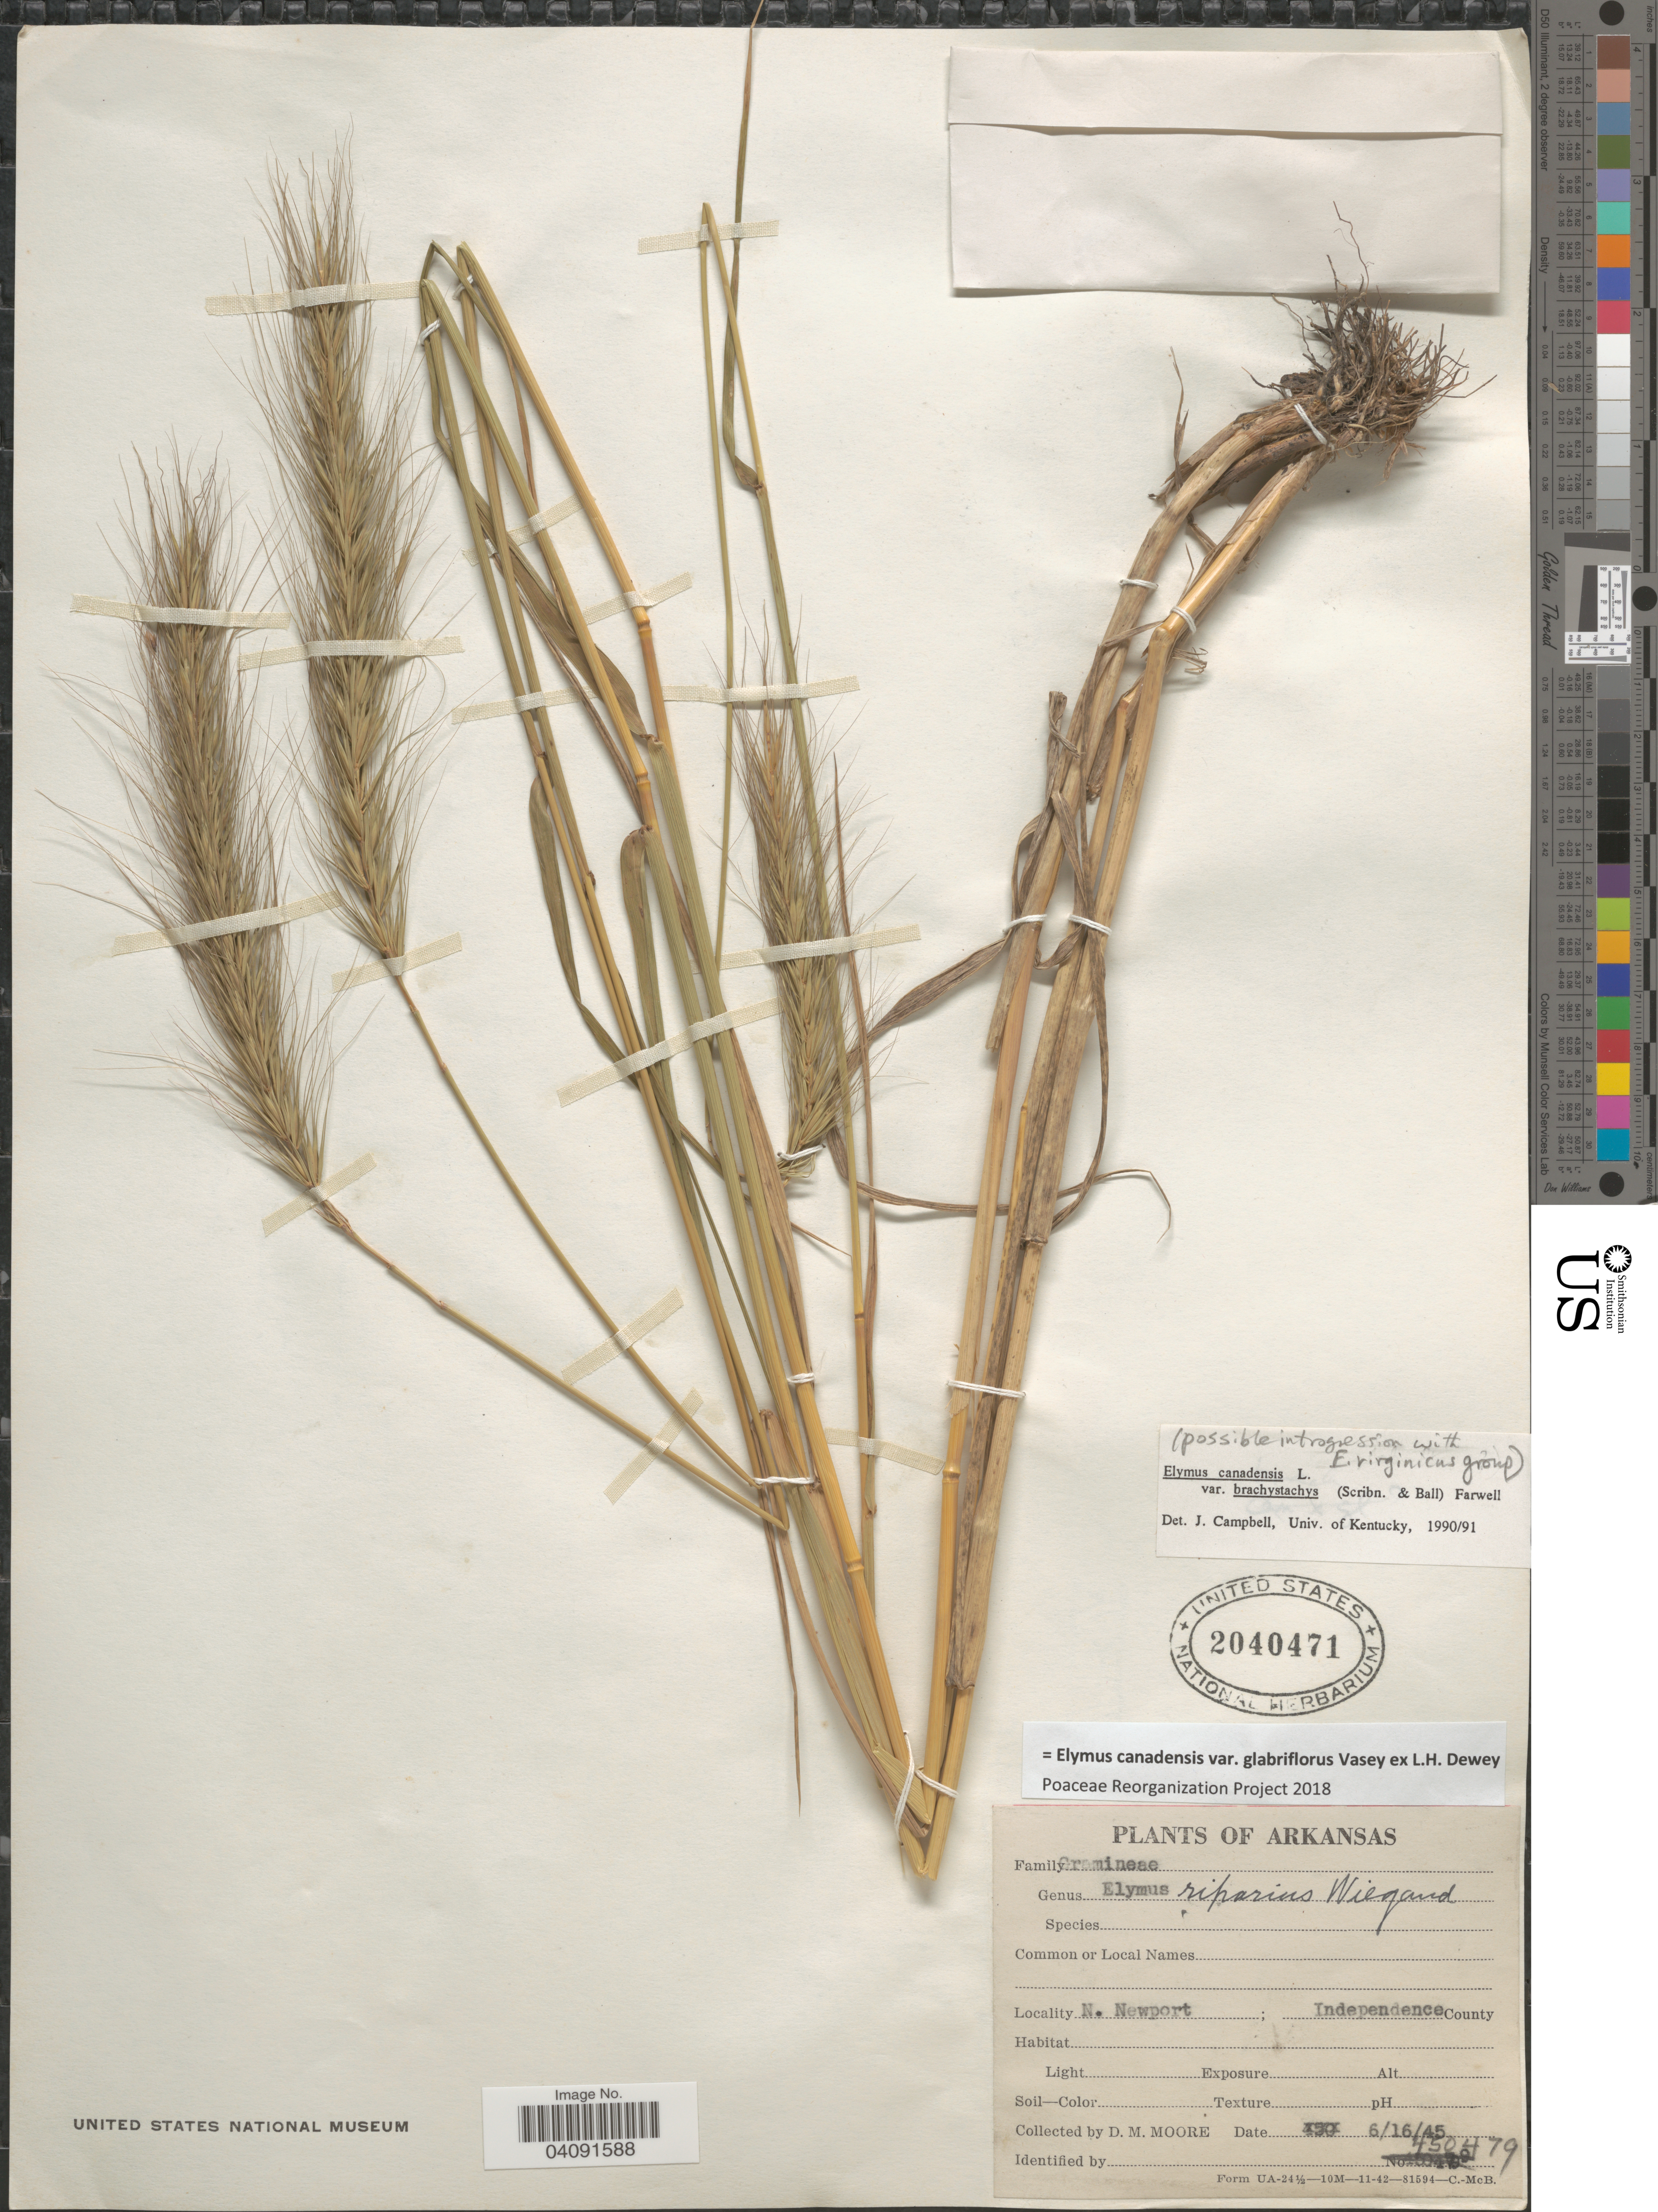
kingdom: Plantae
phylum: Tracheophyta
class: Liliopsida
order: Poales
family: Poaceae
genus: Elymus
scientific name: Elymus canadensis var. glabriflorus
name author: Vasey ex L.H. Dewey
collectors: D. Moore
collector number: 450479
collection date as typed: Transcribed d/m/y: 16/6/45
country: United States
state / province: Arkansas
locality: N. Newport; Independence County.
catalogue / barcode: US 2040471